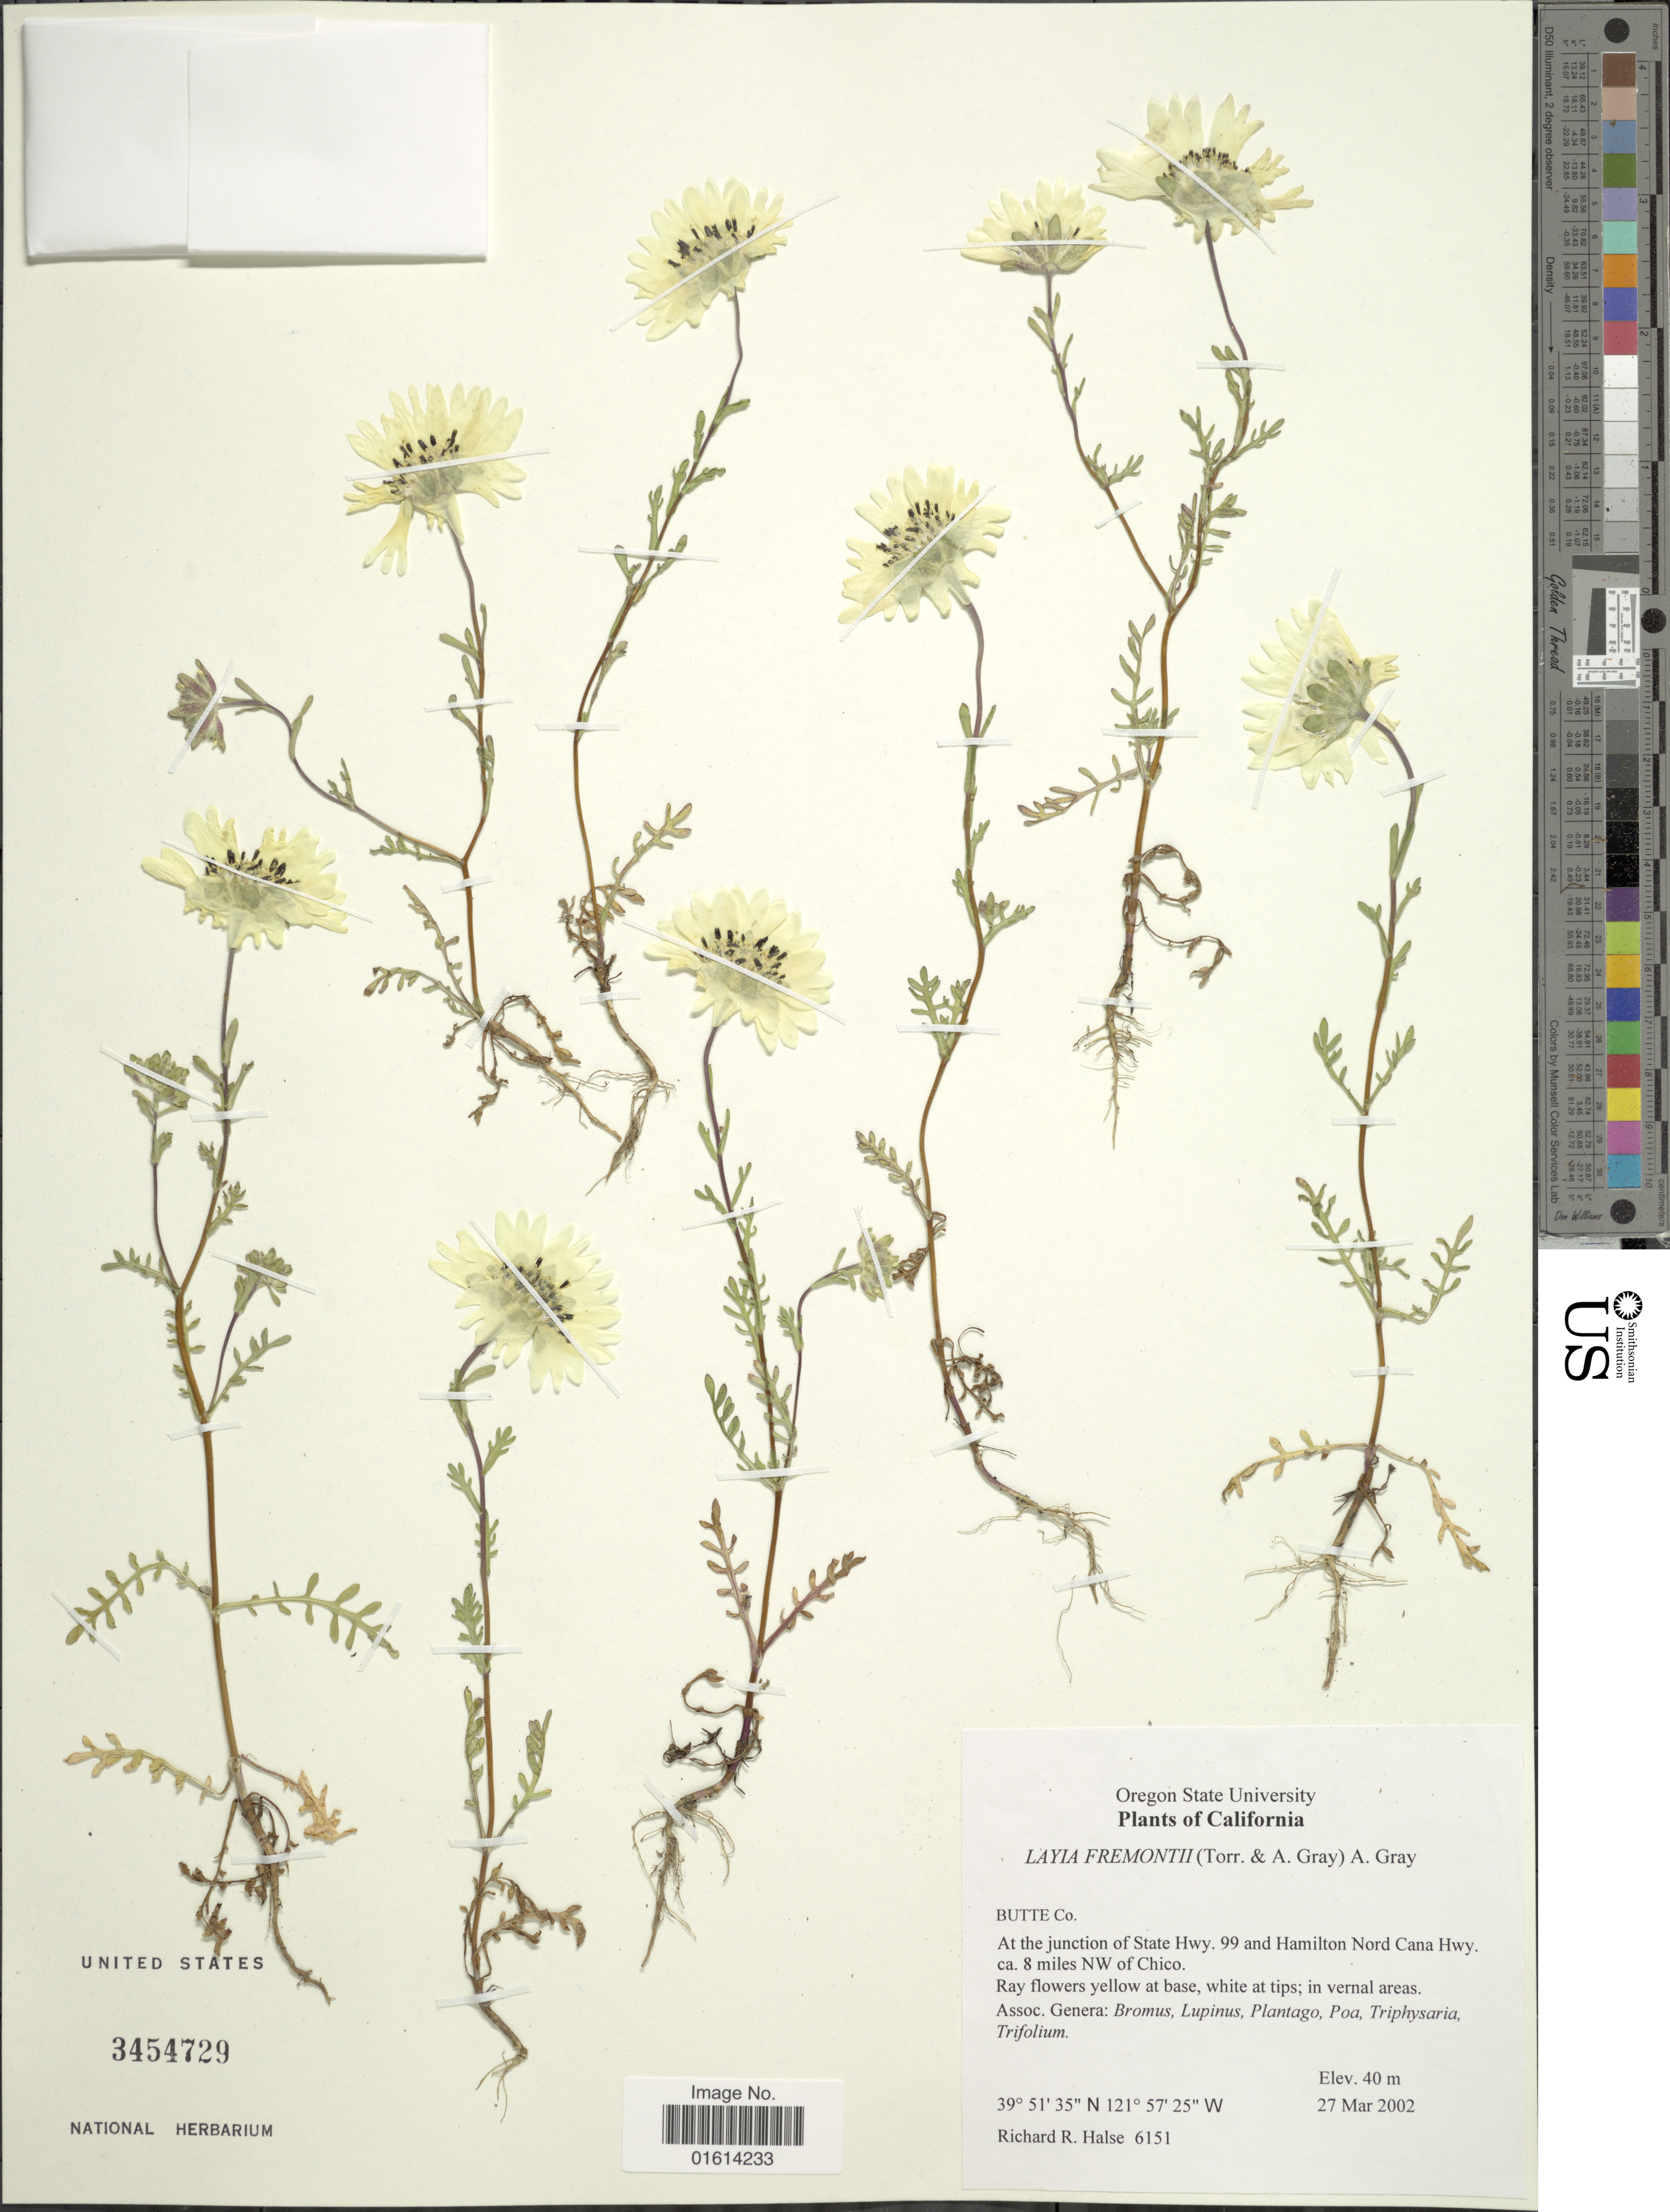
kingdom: Plantae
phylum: Tracheophyta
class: Magnoliopsida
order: Asterales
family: Asteraceae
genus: Layia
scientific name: Layia fremontii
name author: A. Gray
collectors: R. Halse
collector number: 6151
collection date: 2002-03-27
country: United States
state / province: California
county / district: Butte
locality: At the junction of State Hwy. 99 and Hamilton Nord Cana Hwy. ca 8 miles NW of Chico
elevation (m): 40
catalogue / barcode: US 3454729